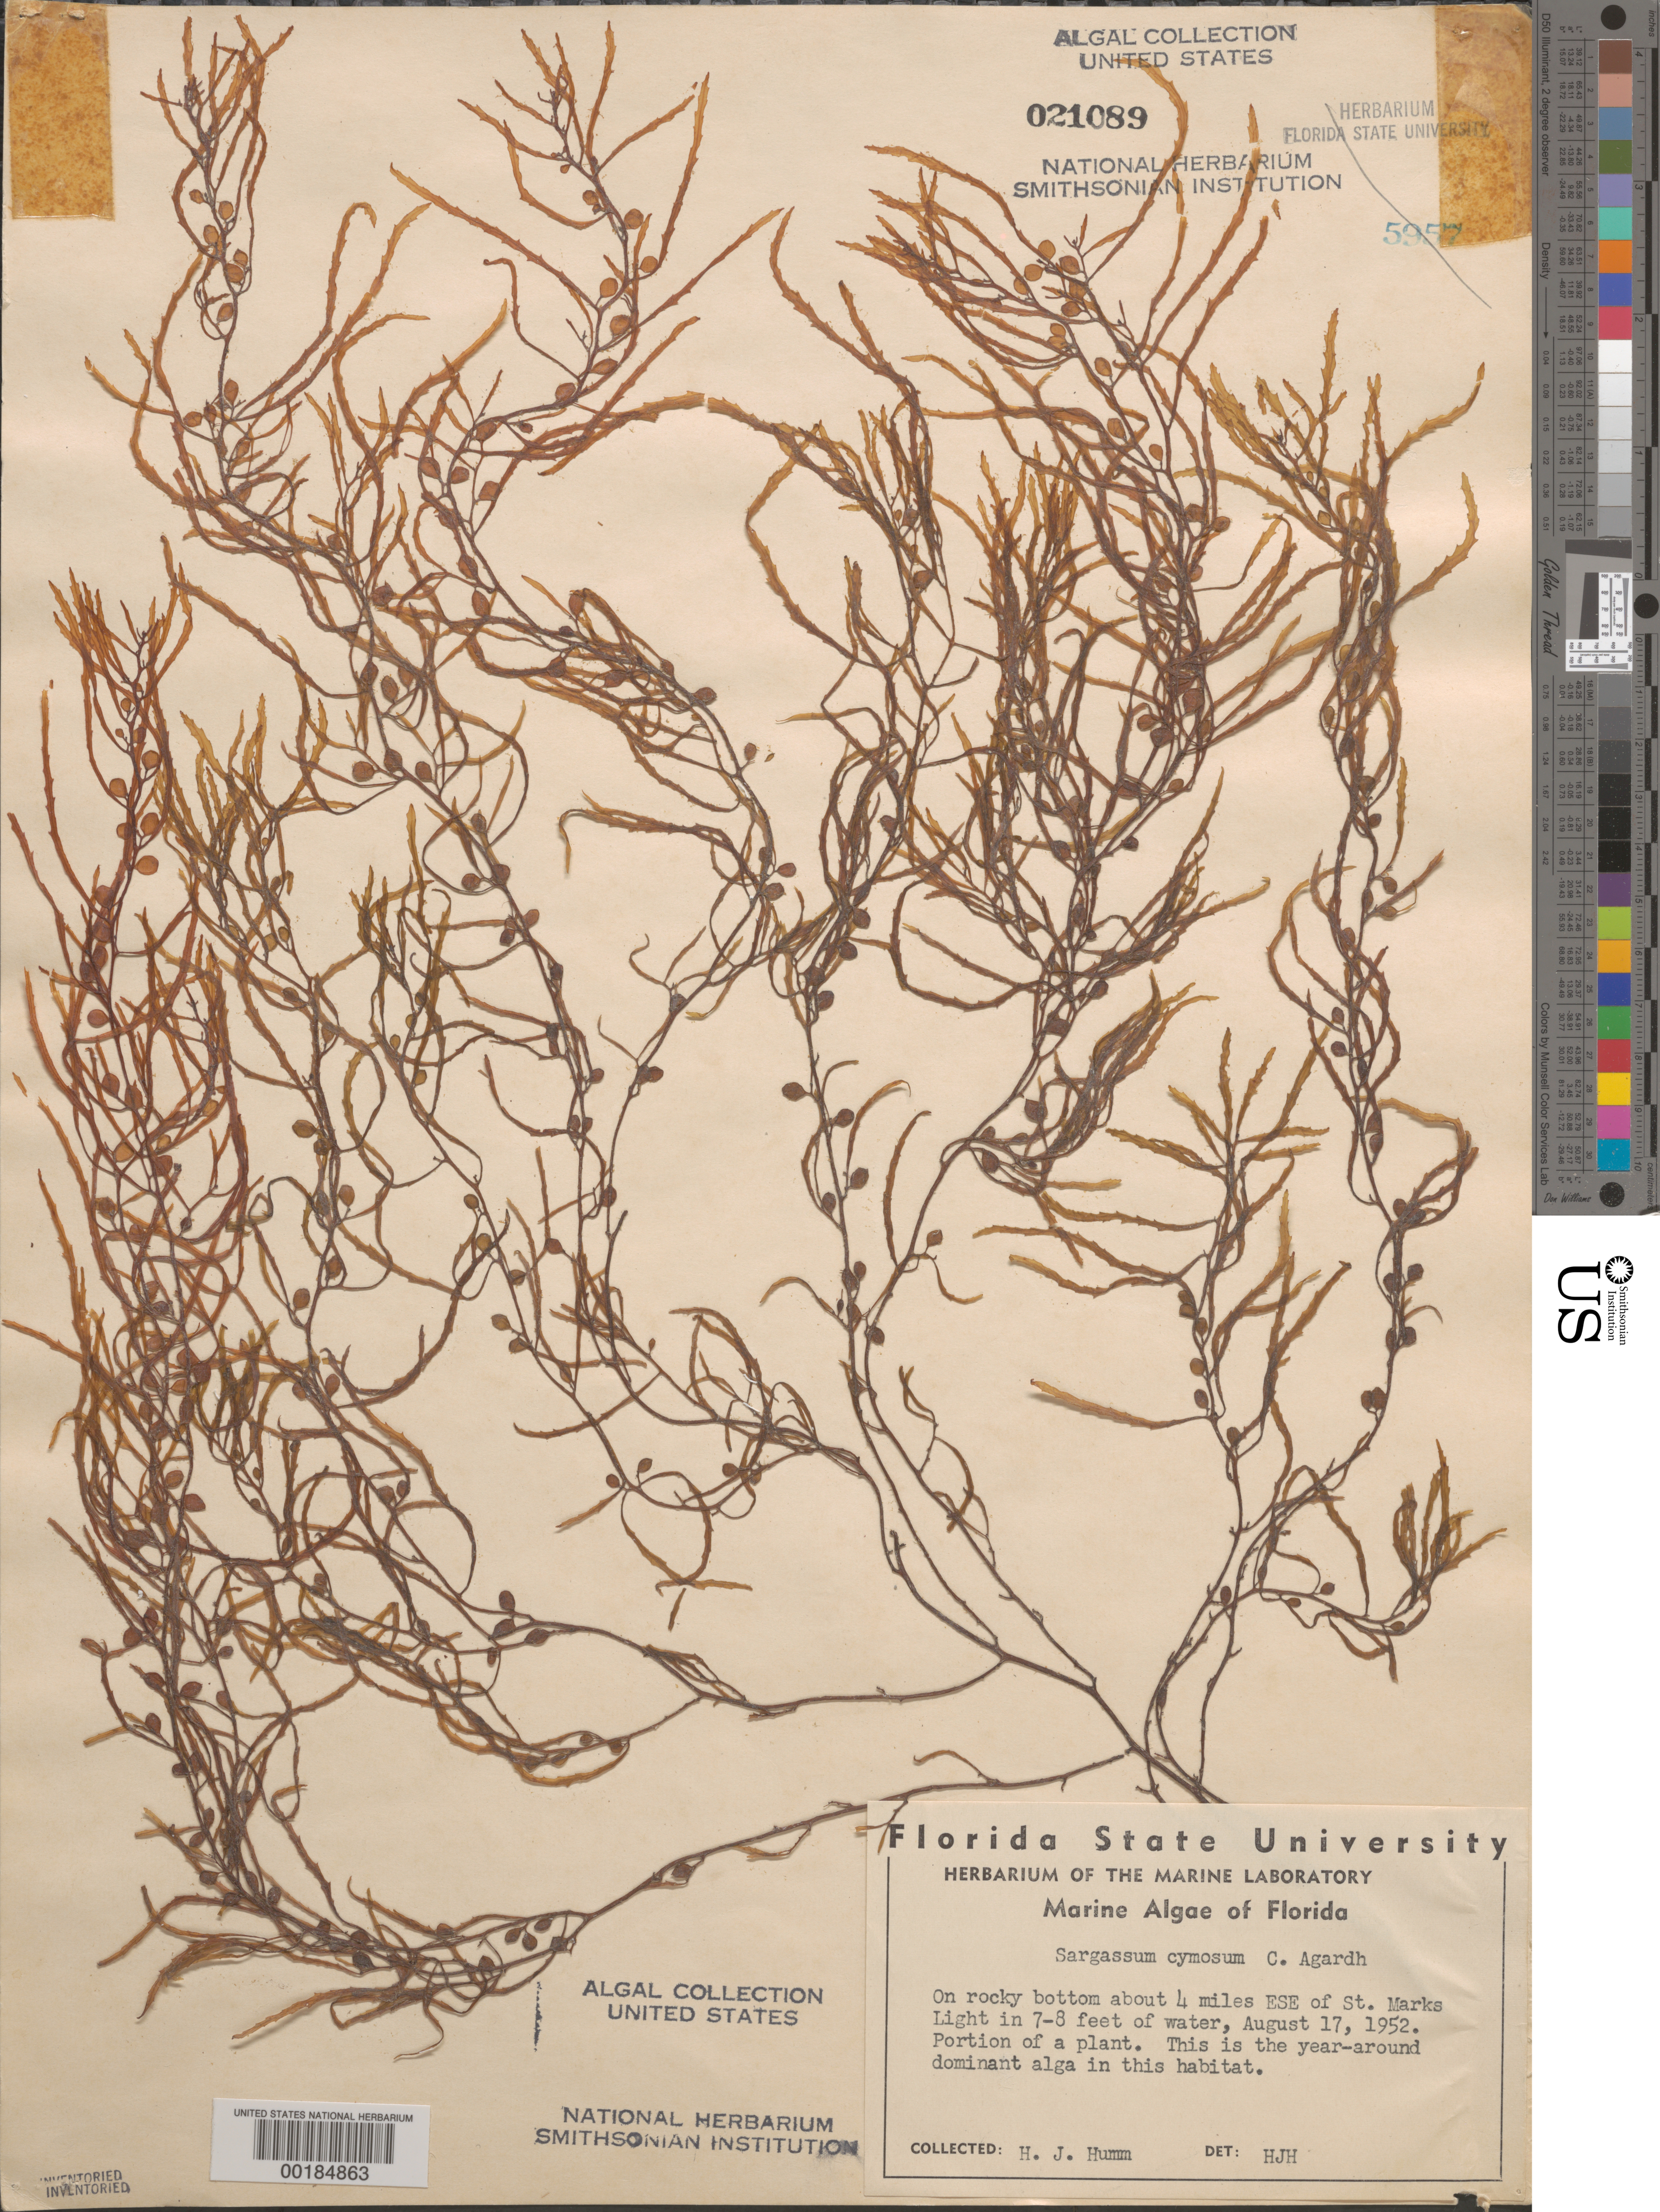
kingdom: Chromista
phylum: Ochrophyta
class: Phaeophyceae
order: Fucales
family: Sargassaceae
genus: Sargassum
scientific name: Sargassum cymosum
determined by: Humm, Harold J.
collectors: H. J. Humm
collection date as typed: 17 Aug 1952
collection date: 1952-08-17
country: United States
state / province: Florida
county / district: Wakulla County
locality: Ca. 4 miles east southeast of St. Marks Light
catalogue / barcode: US 21089